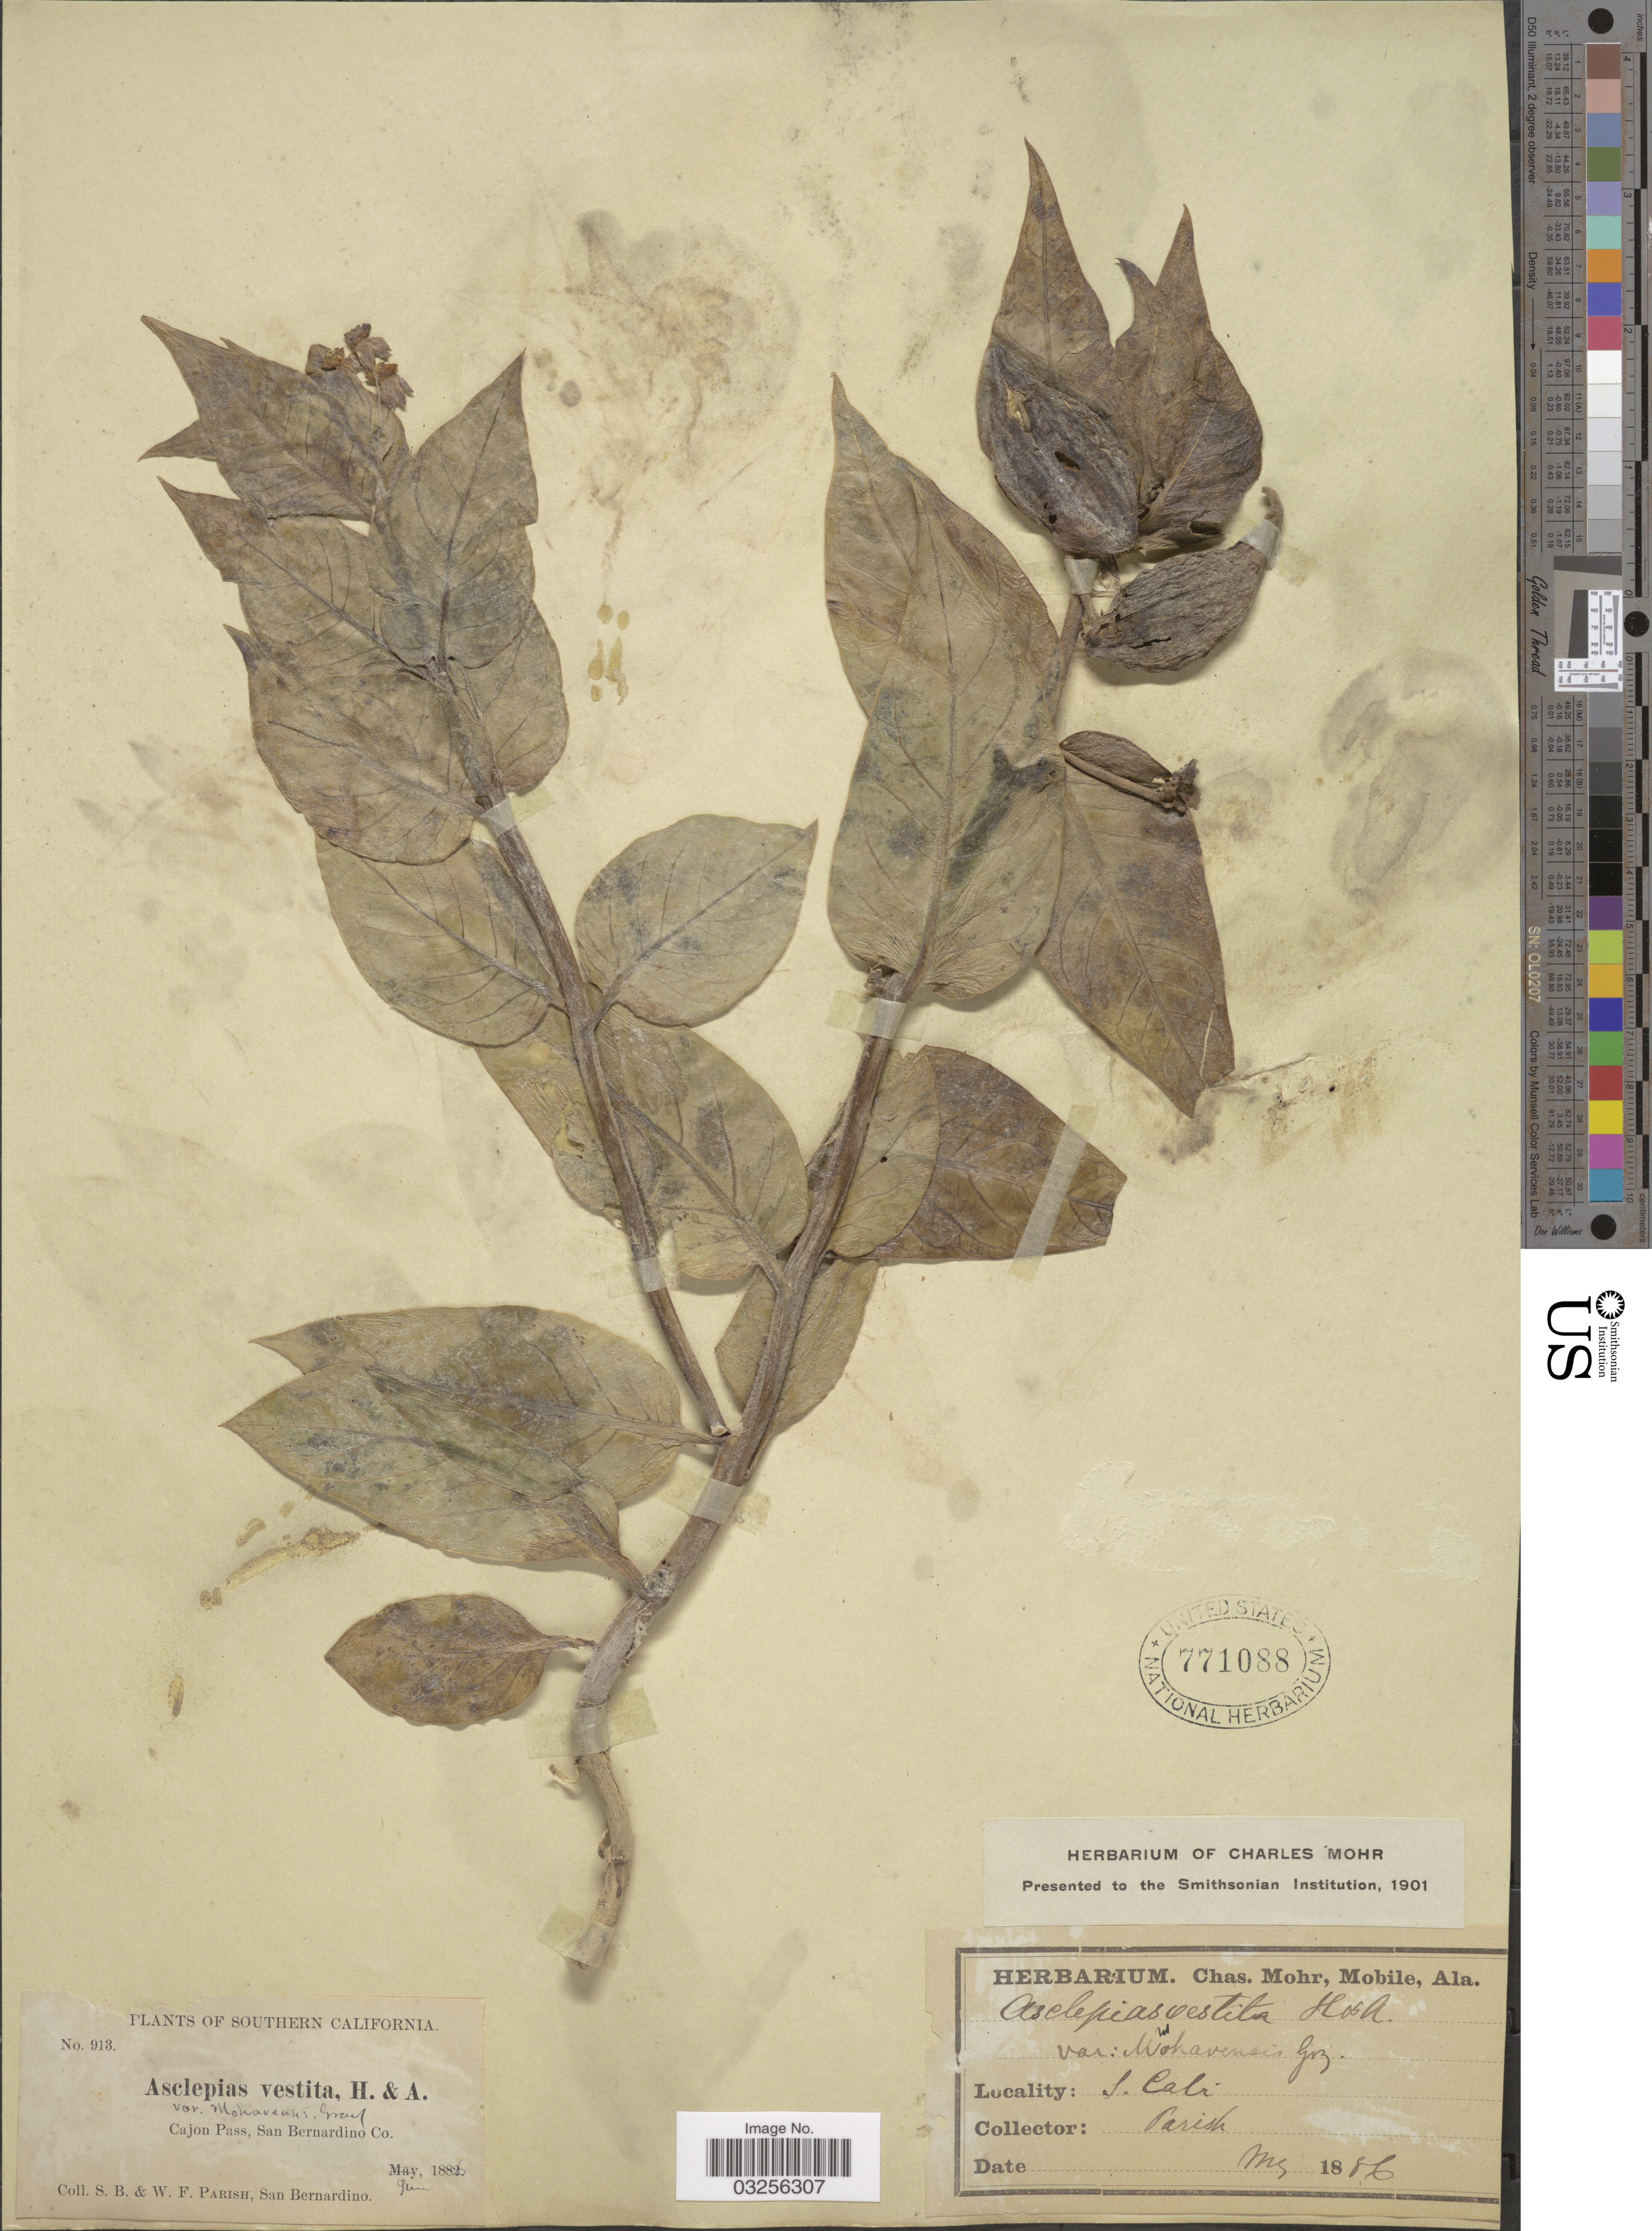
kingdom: Plantae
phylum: Tracheophyta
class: Magnoliopsida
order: Gentianales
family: Apocynaceae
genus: Asclepias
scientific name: Asclepias vestita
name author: Hook. & Arn.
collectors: -- Parish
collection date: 1886-05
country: United States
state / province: California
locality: S. Cali.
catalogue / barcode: US 771088